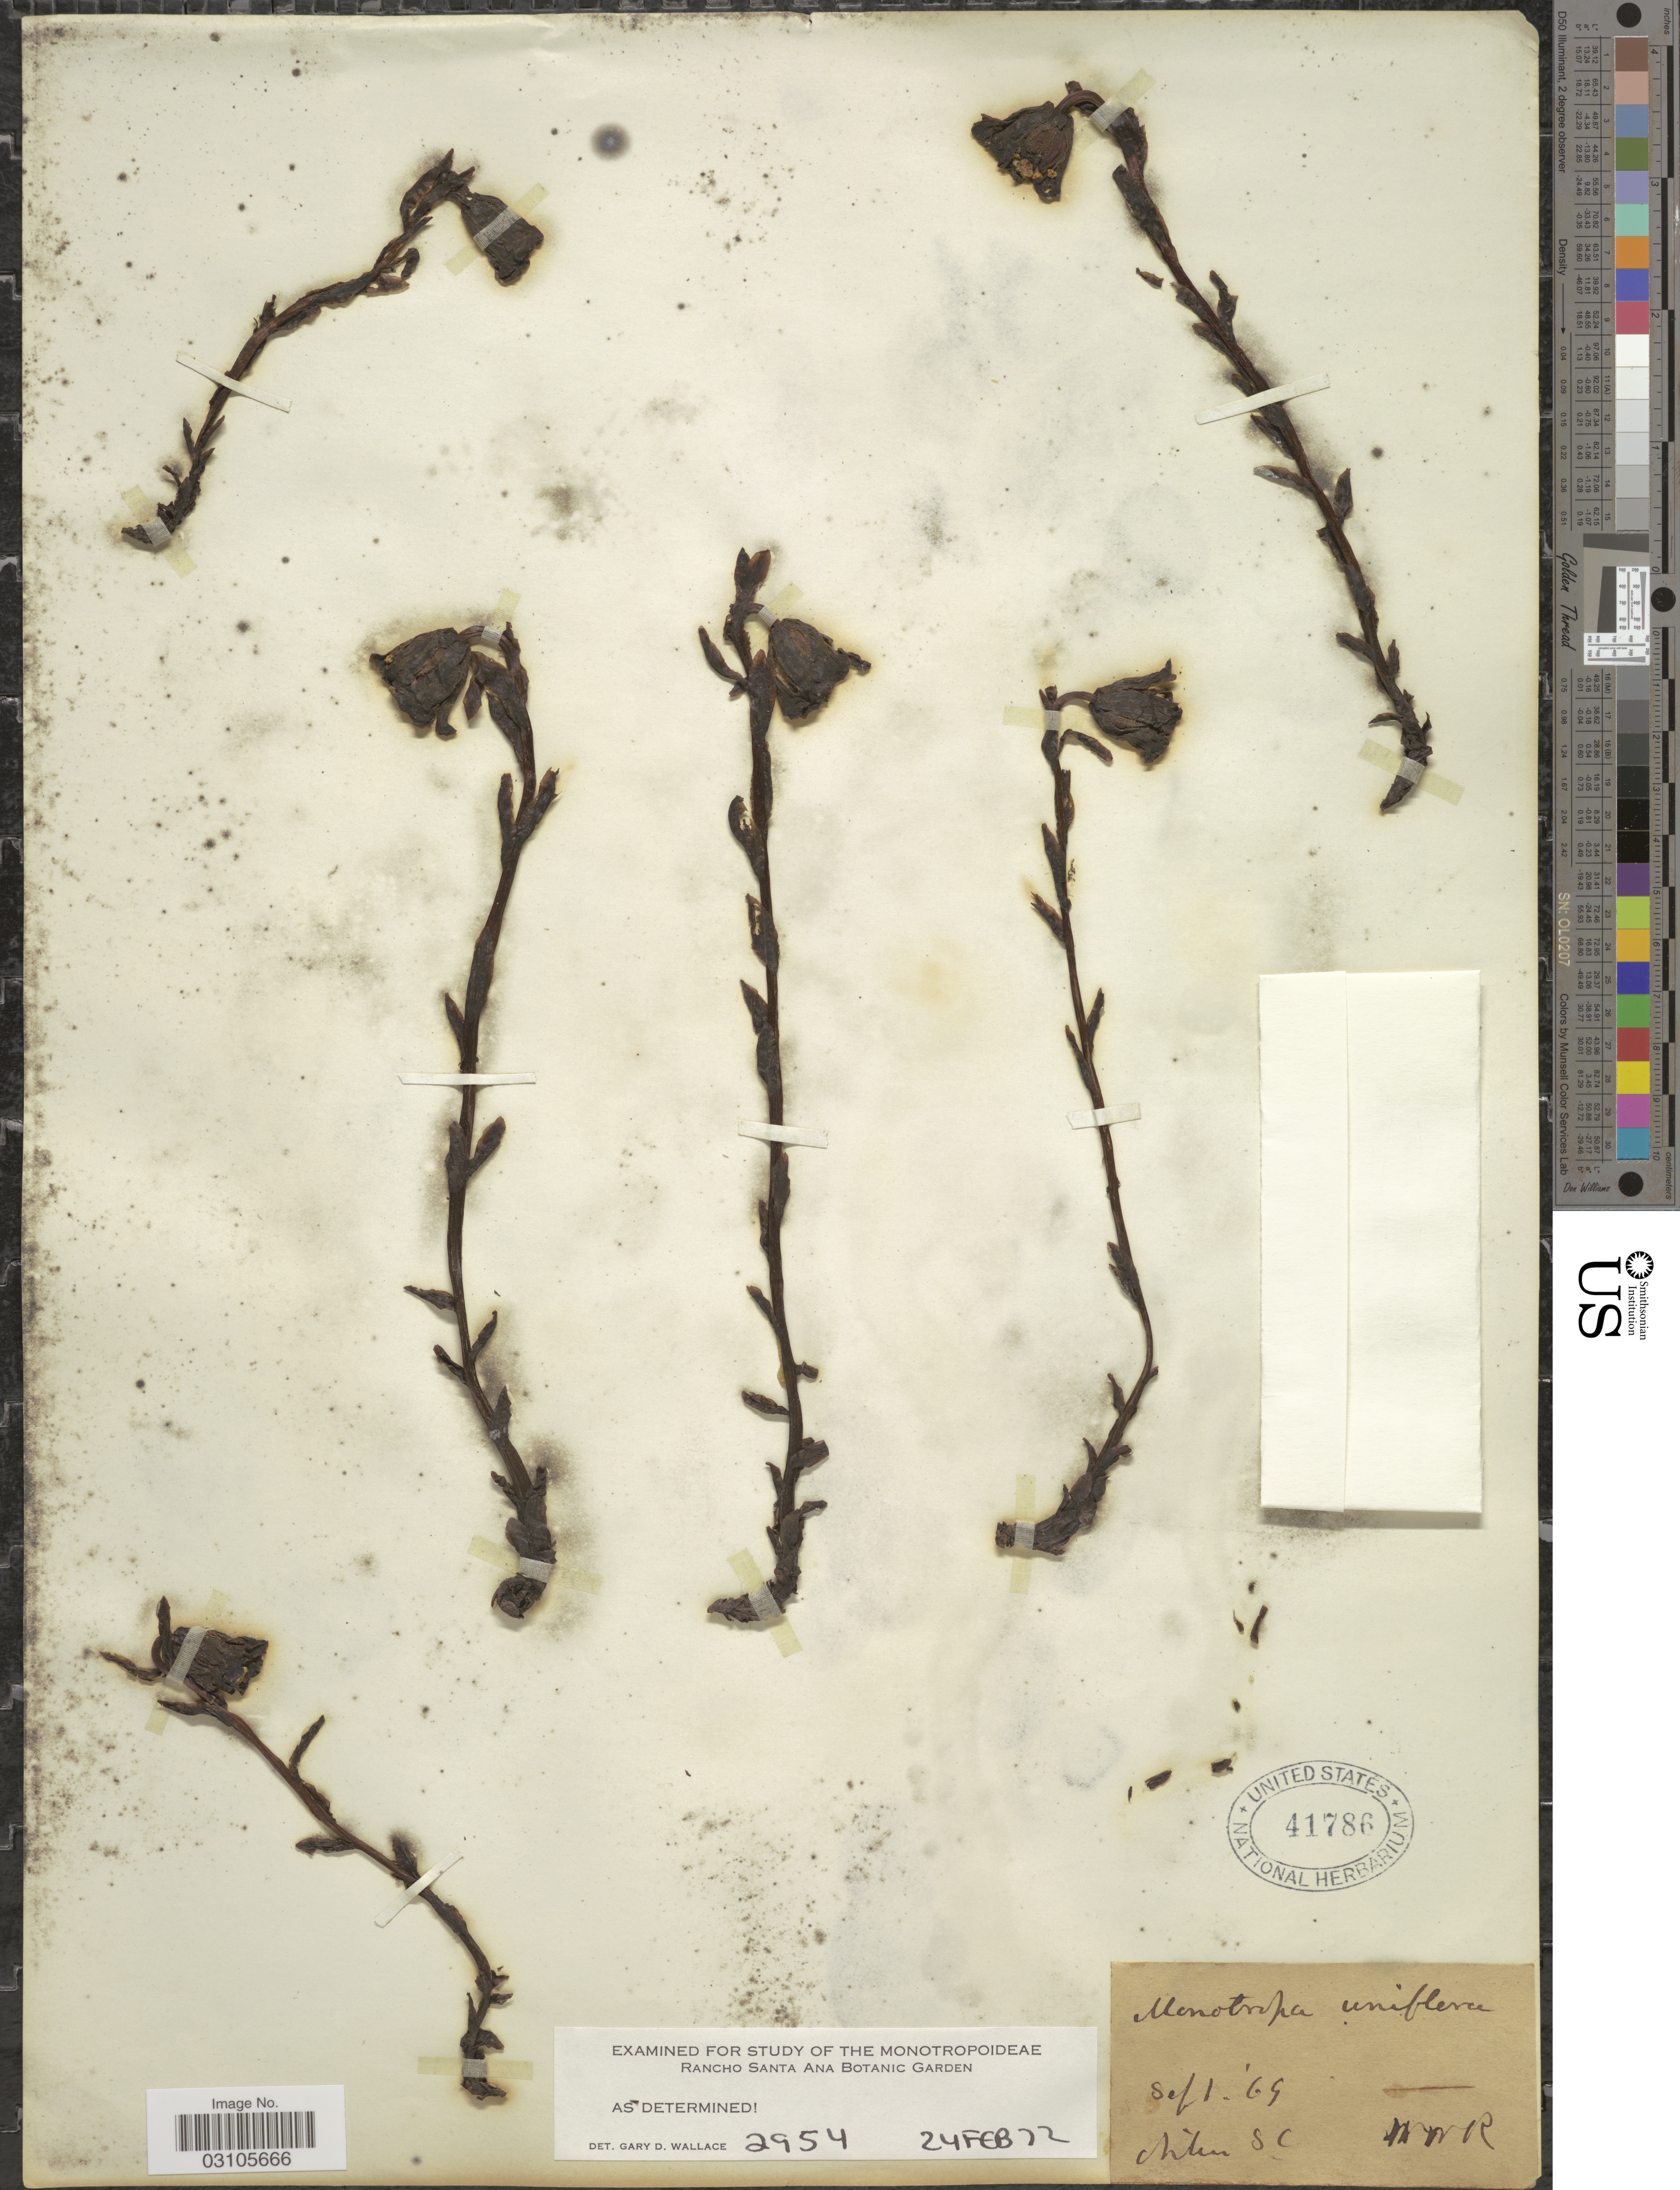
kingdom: Plantae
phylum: Tracheophyta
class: Magnoliopsida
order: Ericales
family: Ericaceae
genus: Monotropa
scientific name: Monotropa uniflora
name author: L.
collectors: HWR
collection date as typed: Transcribed d/m/y: /9/69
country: United States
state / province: South Carolina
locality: Aiken.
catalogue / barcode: US 41786